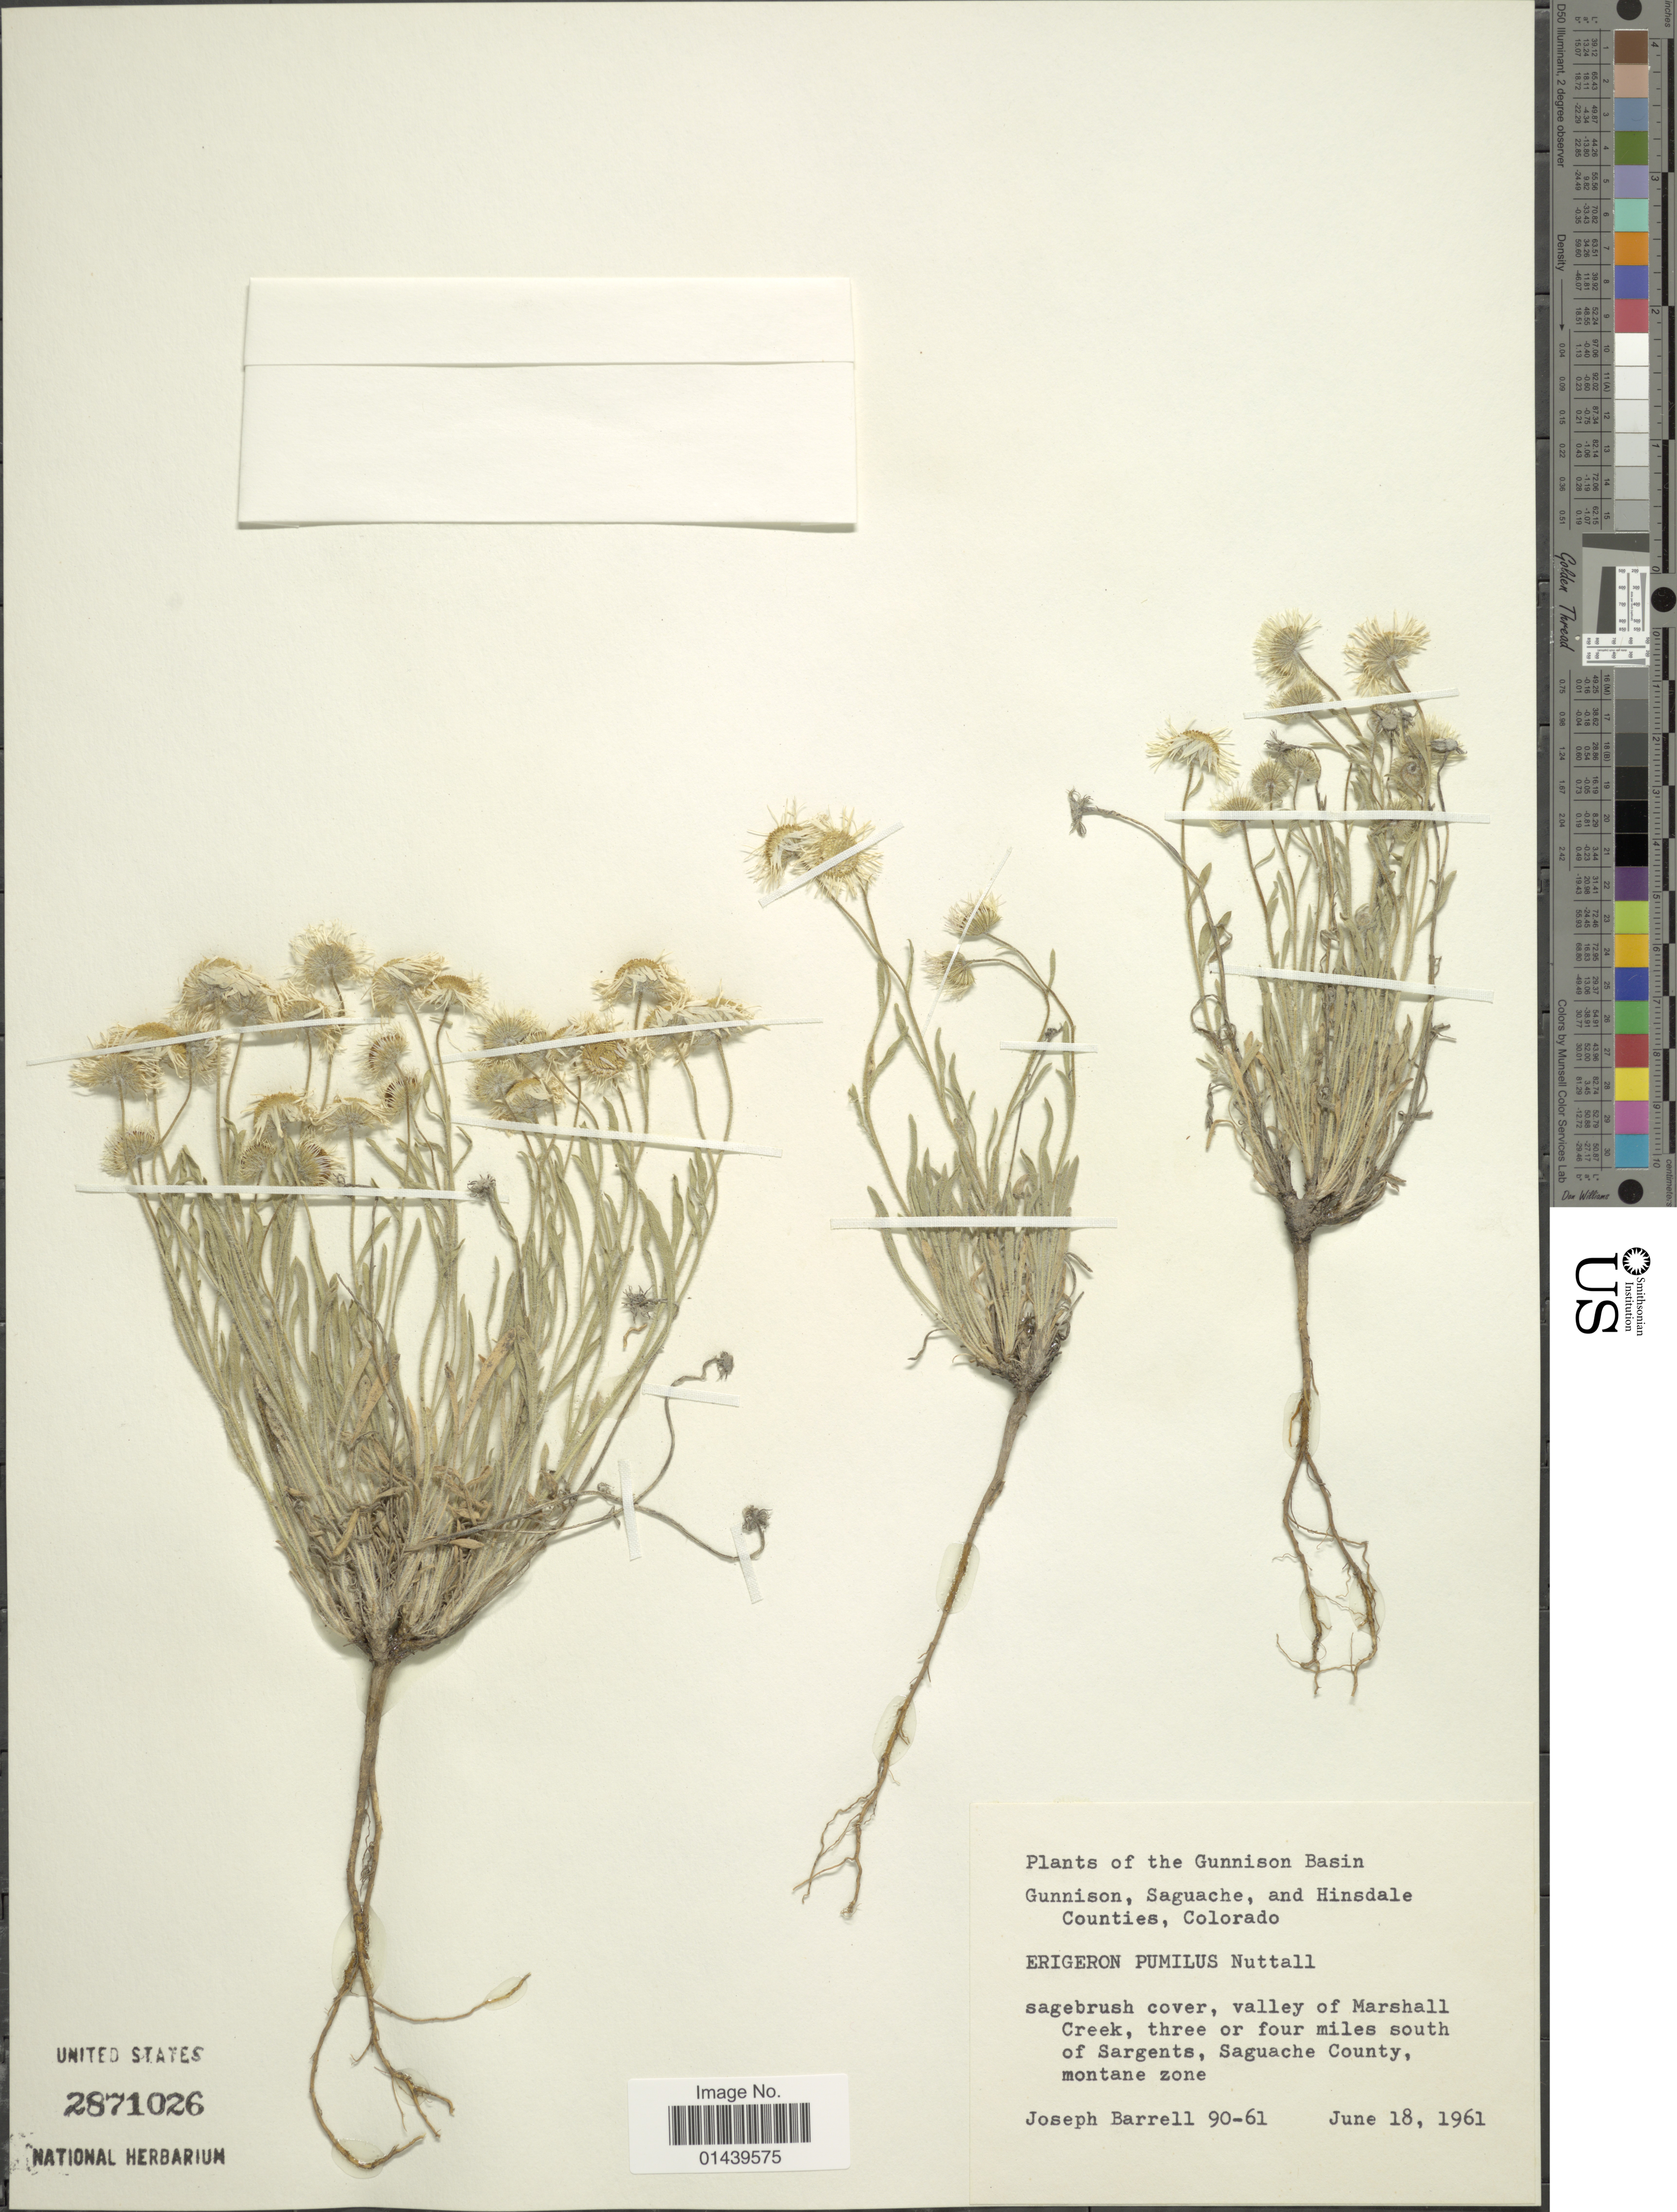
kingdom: Plantae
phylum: Tracheophyta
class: Magnoliopsida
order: Asterales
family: Asteraceae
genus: Erigeron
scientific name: Erigeron pumilus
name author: Nutt.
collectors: J. Barrell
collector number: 90-61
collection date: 1961-06-18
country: United States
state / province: Colorado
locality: Gunnison Basin. valley of Marshall Creek, three or four miles south of Sargents, Saguache County, montane zone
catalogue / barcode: US 2871026